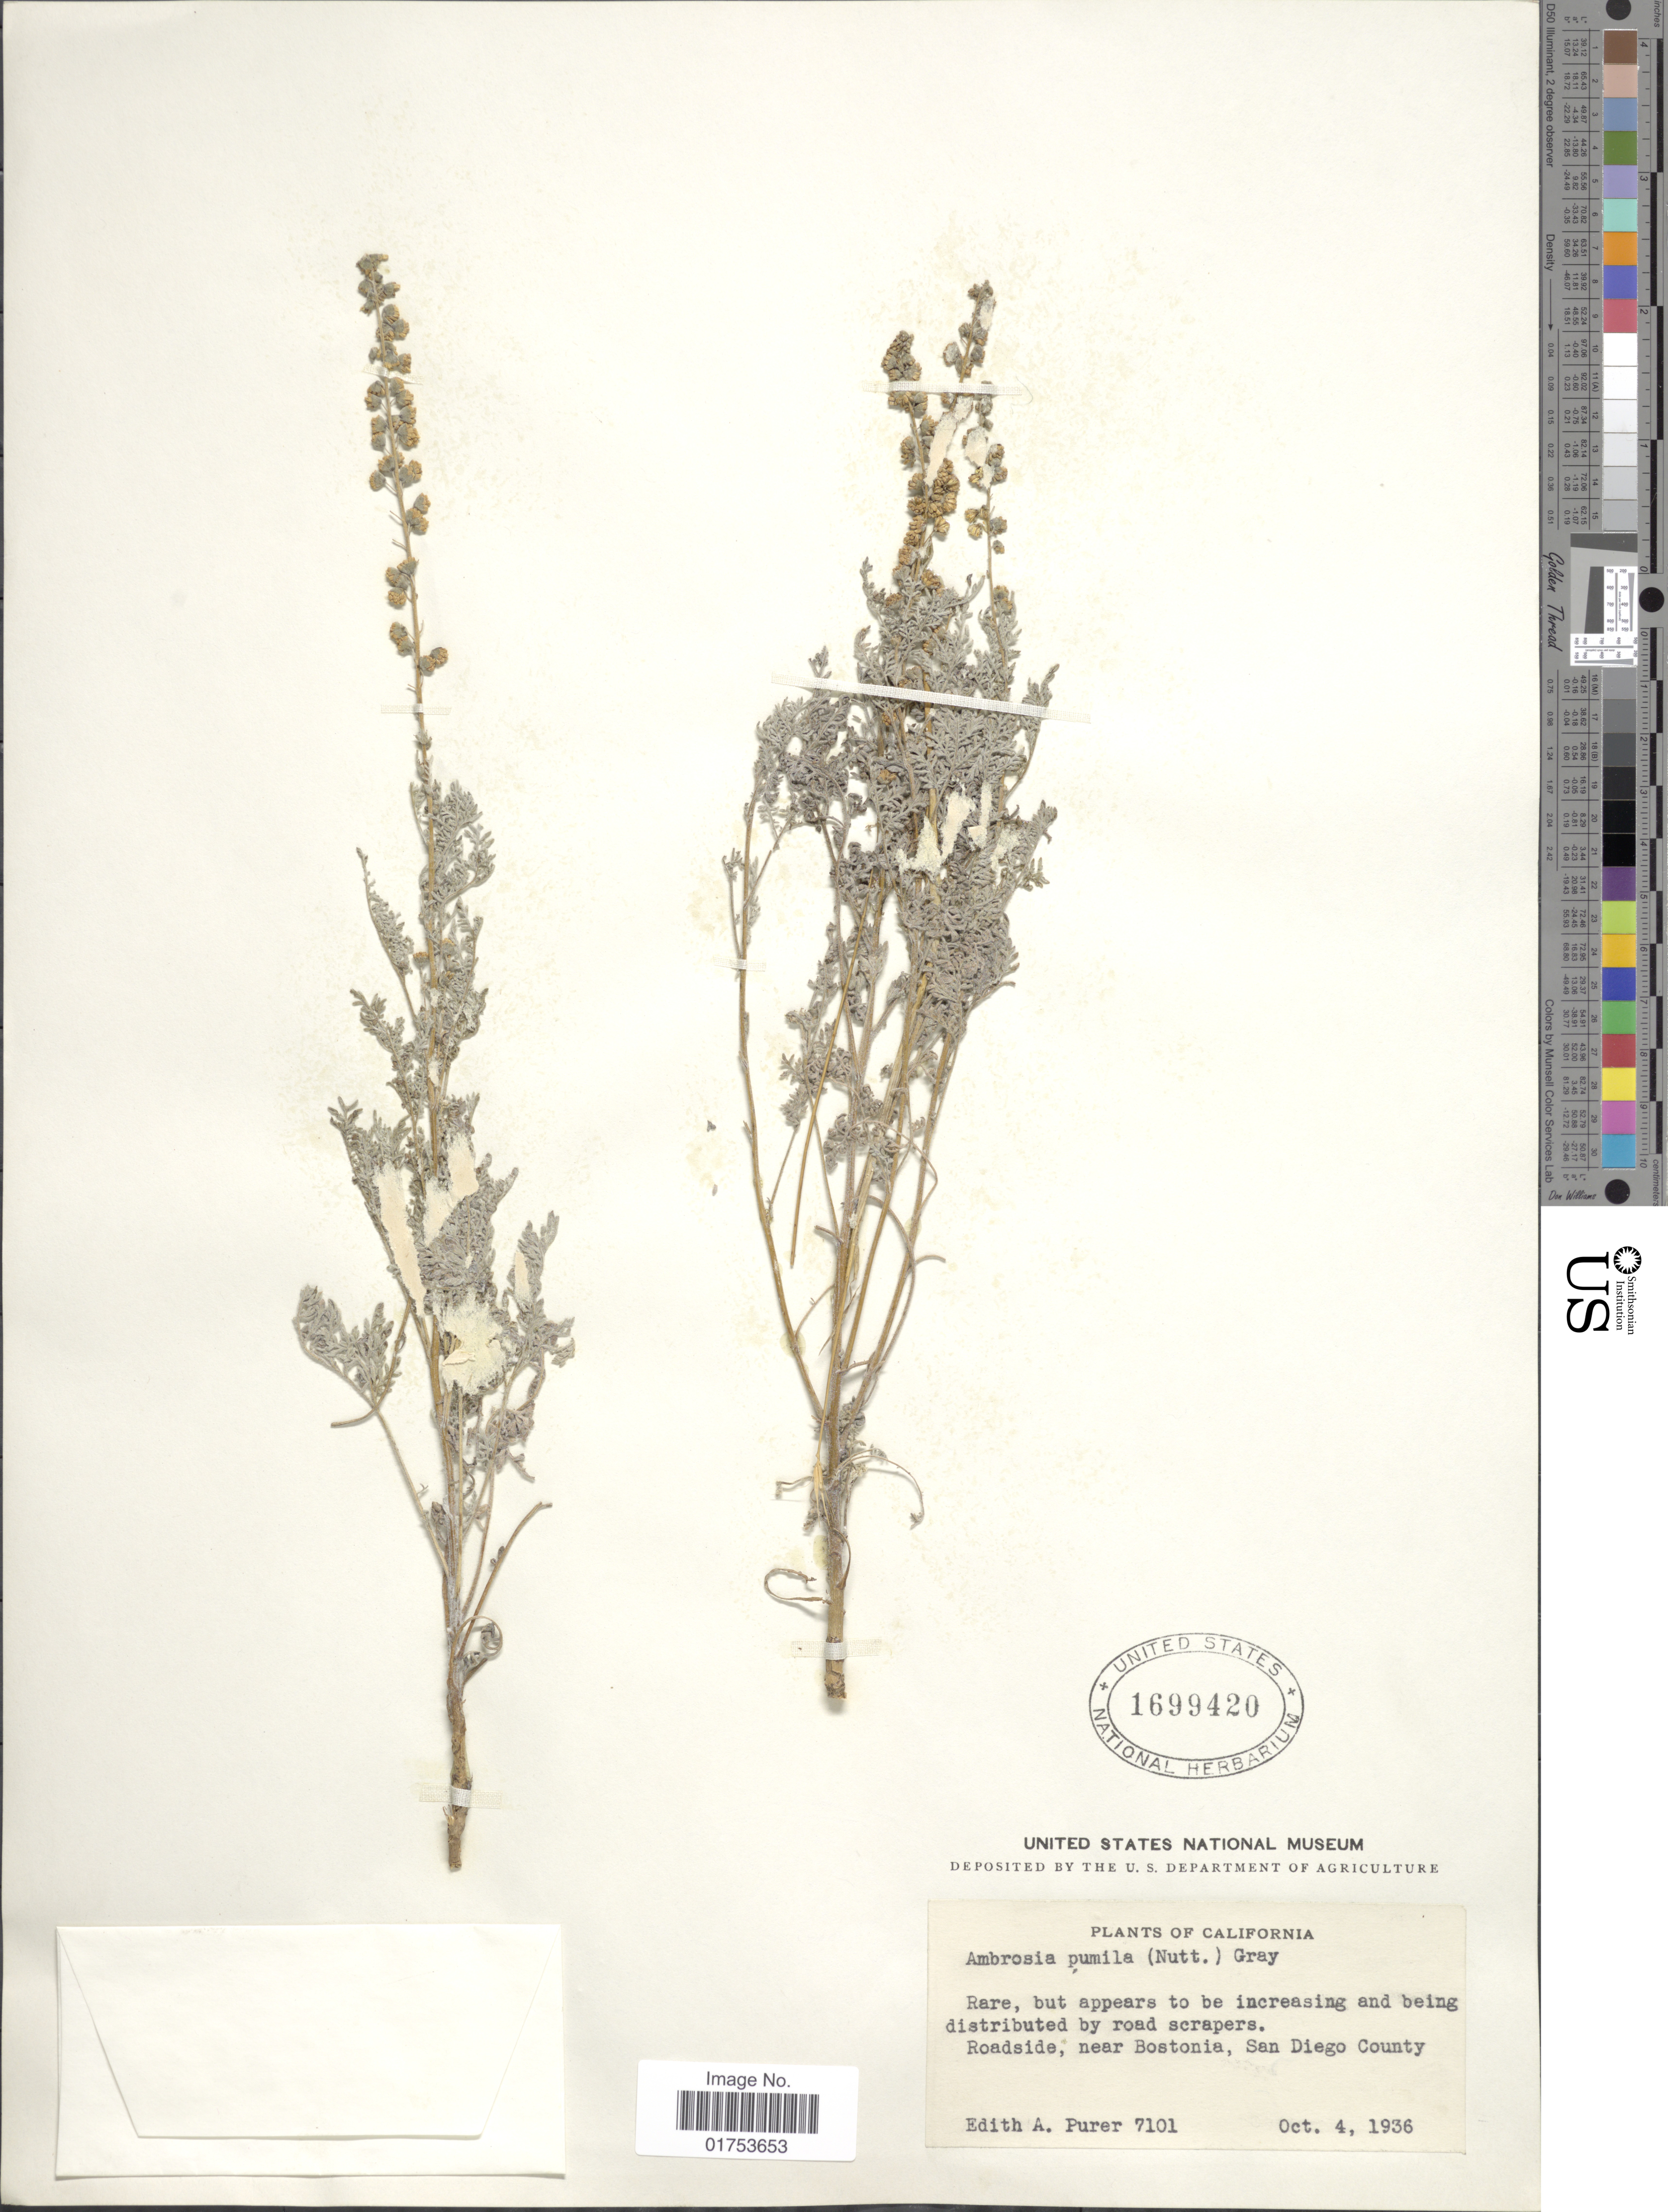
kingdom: Plantae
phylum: Tracheophyta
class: Magnoliopsida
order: Asterales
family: Asteraceae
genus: Ambrosia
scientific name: Ambrosia pumila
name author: Nutt.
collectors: E. Purer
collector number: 7101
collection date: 1936-10-04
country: United States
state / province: California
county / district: San Diego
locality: Roadside, near Bostonia, San Diego County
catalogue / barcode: US 1699420